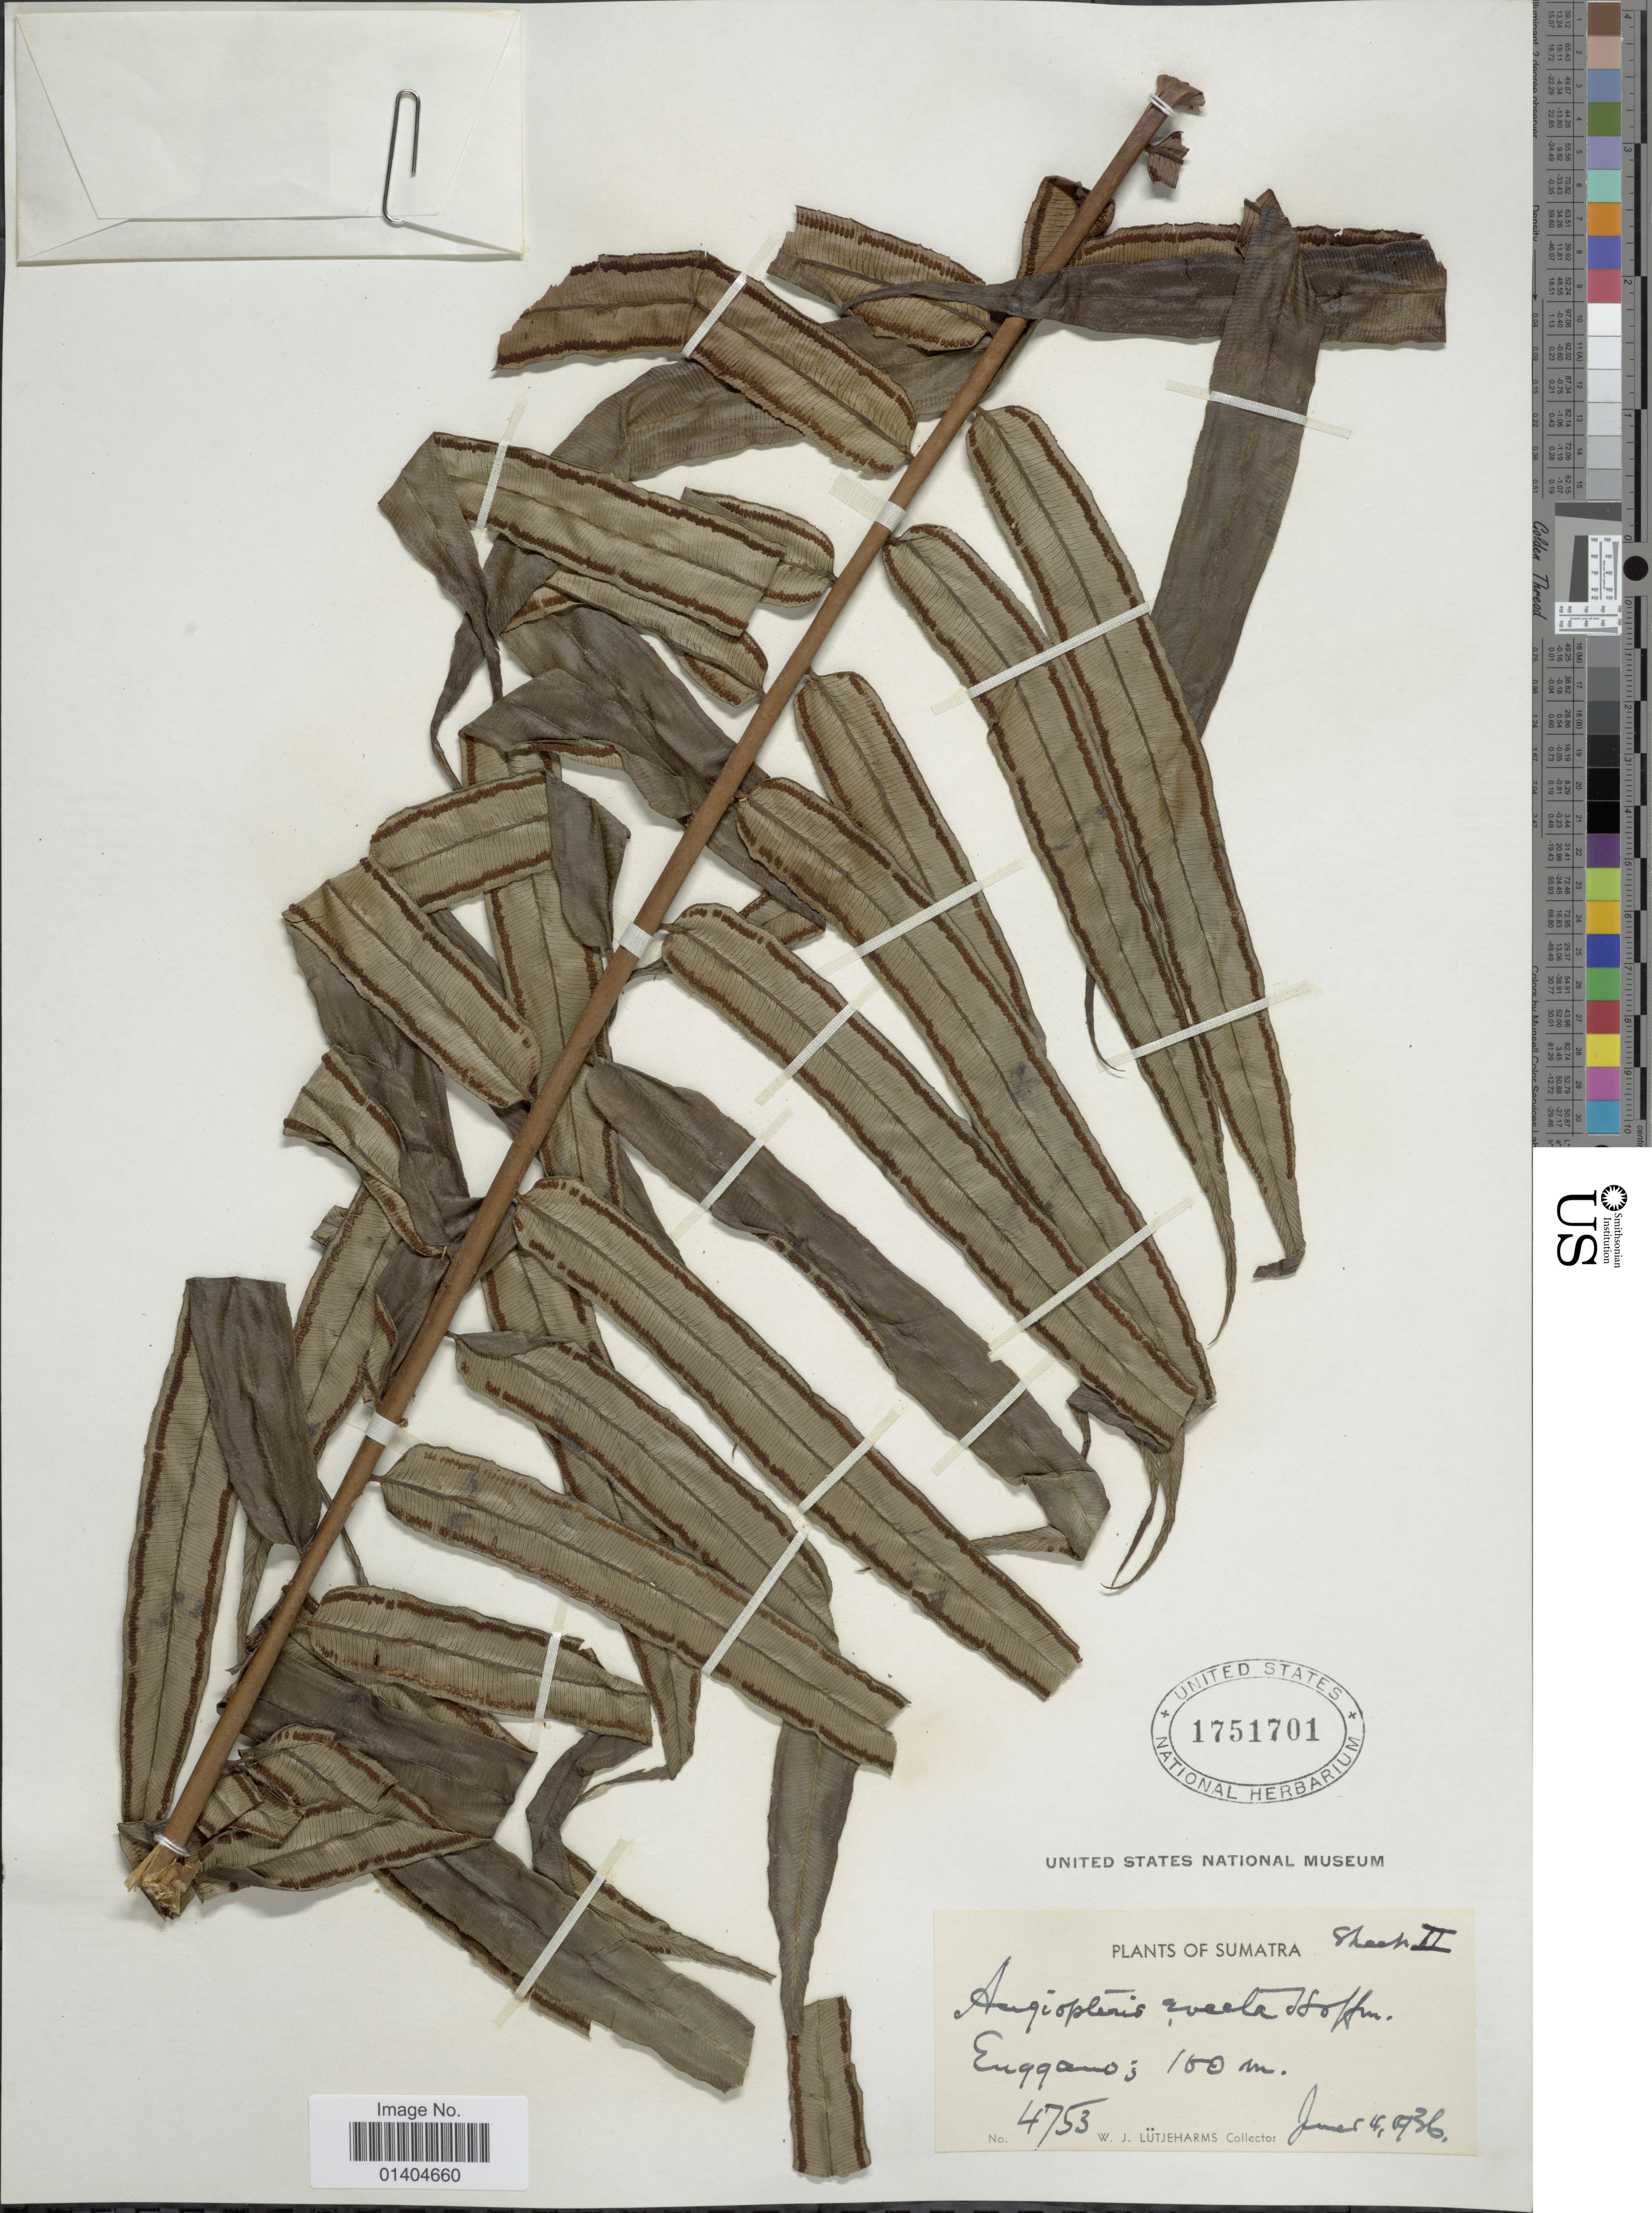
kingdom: Plantae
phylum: Tracheophyta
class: Polypodiopsida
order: Marattiales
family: Marattiaceae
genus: Angiopteris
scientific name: Angiopteris evecta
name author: (G. Forst.) Hoffm.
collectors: W. Lutjeharms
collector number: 4753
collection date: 1936-06-04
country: Indonesia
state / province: Sumatra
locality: Enggano.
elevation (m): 100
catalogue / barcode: US 1751701